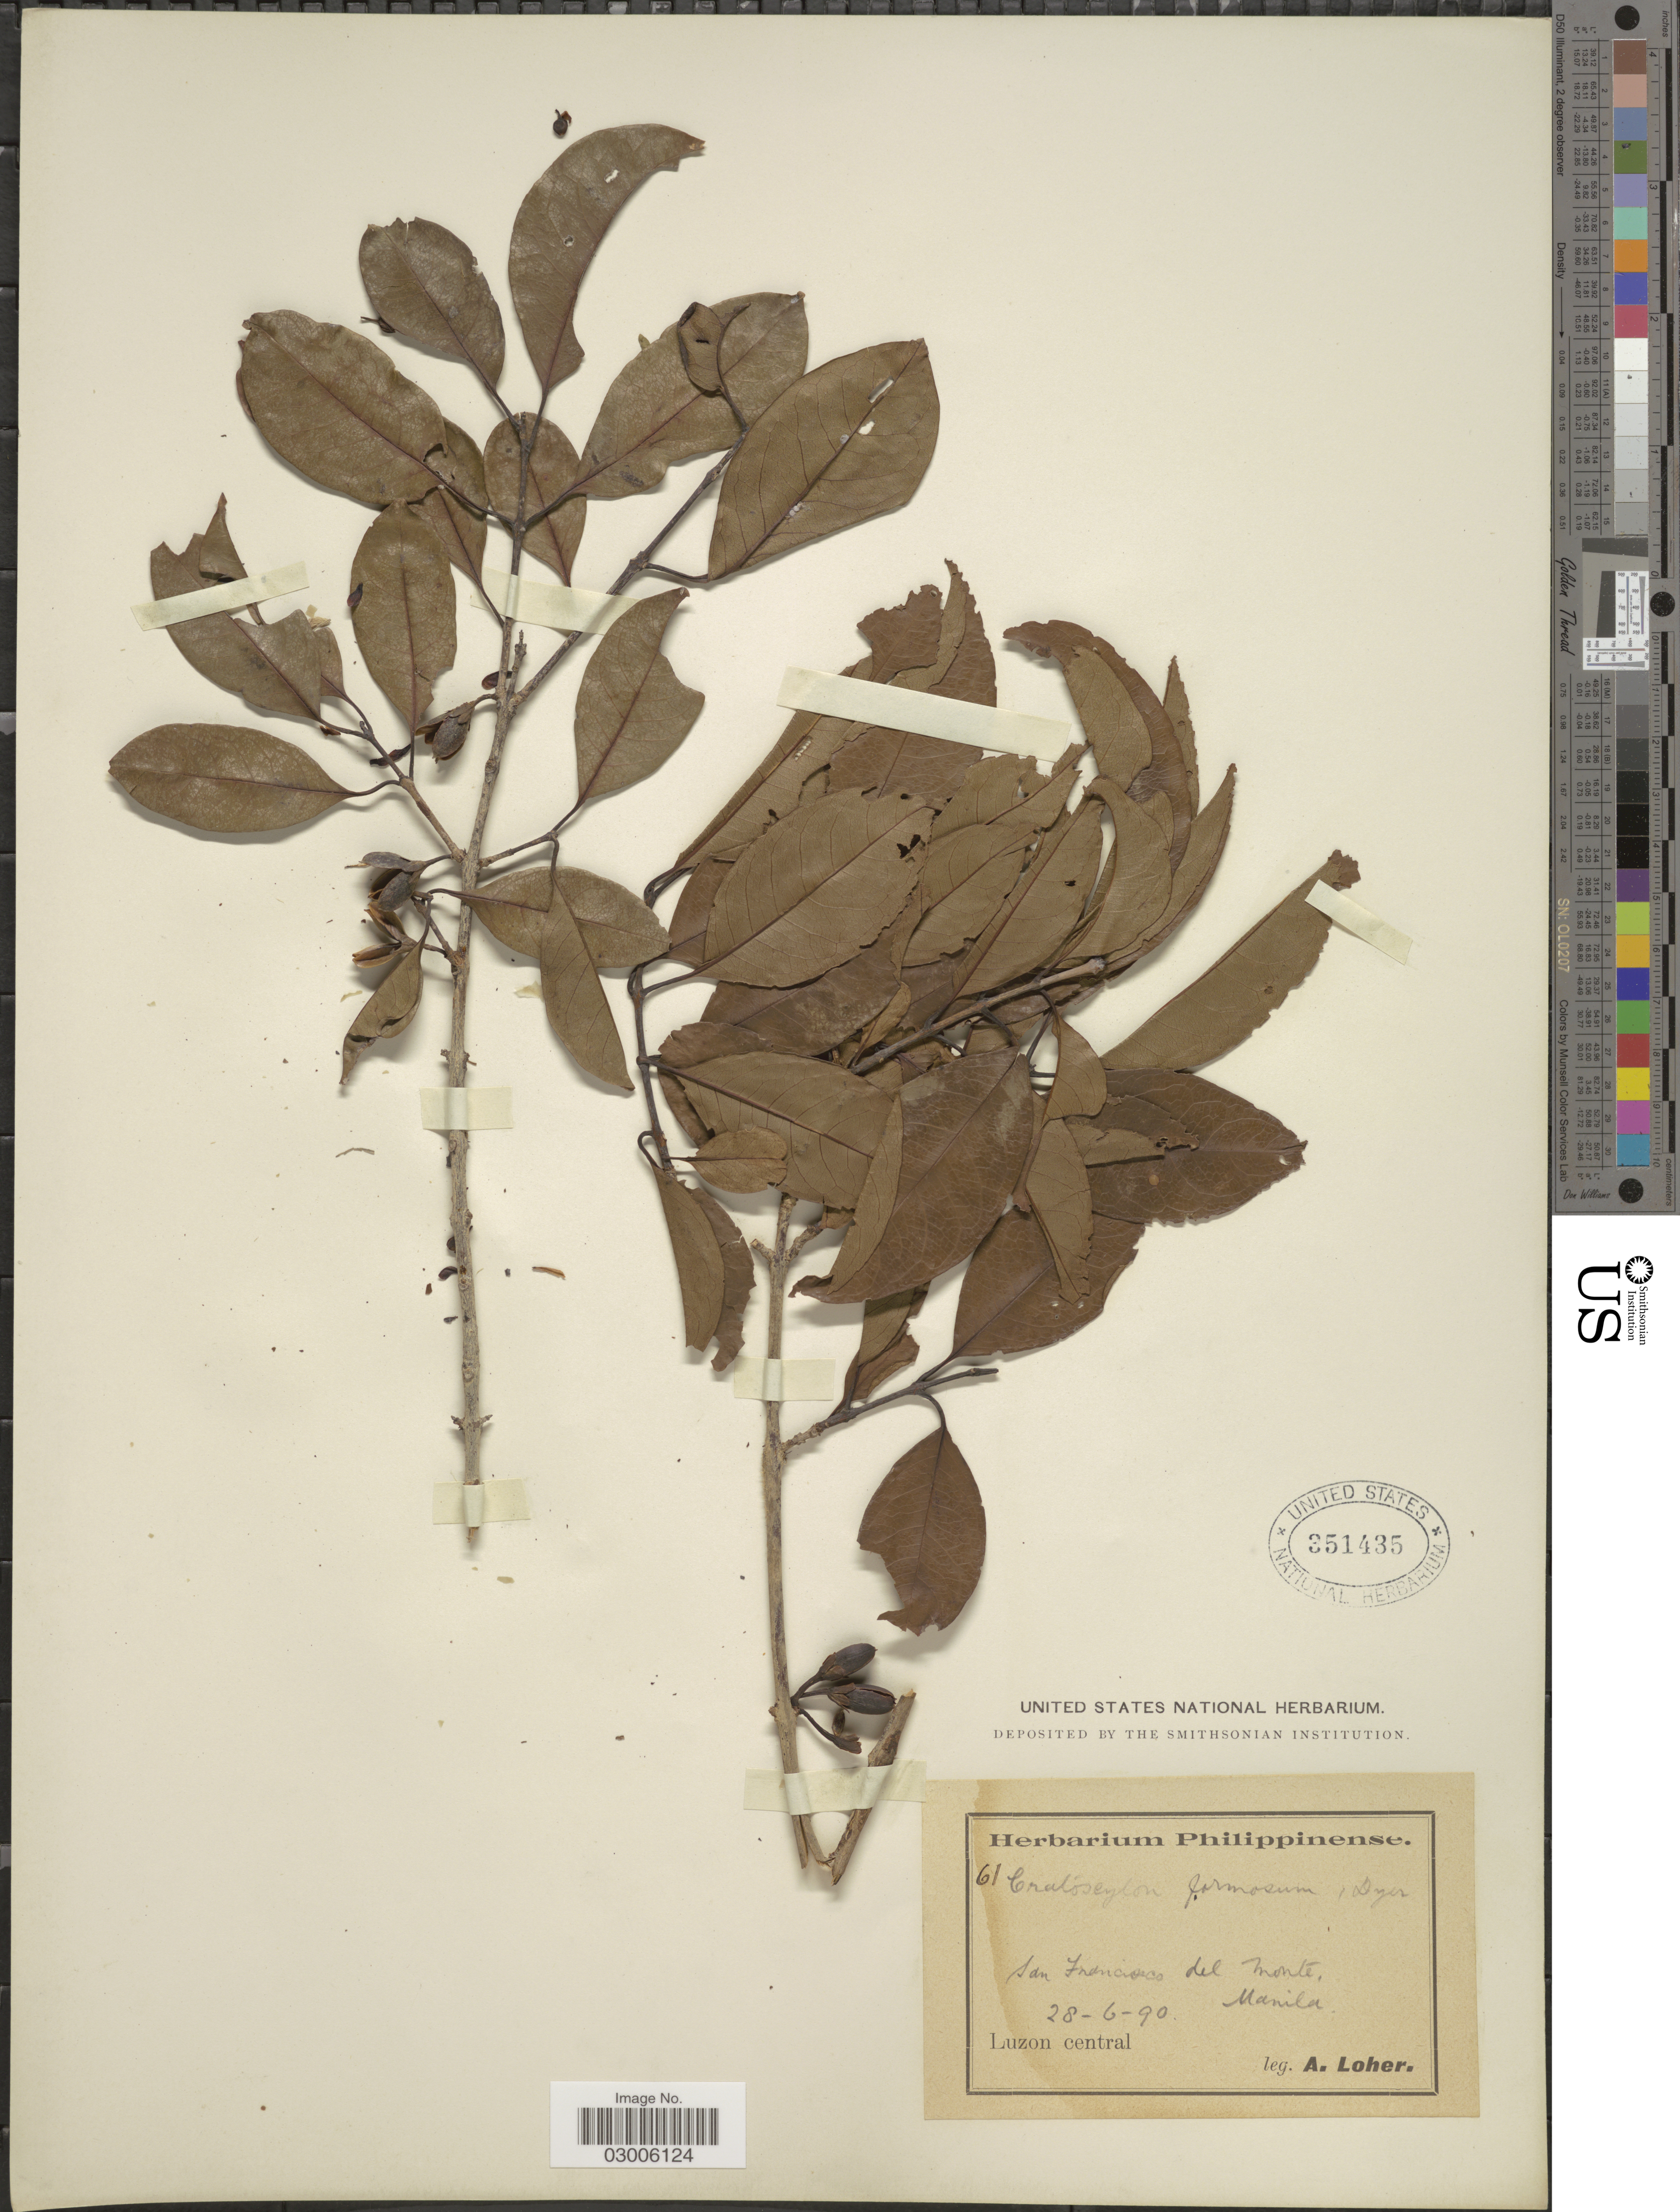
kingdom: Plantae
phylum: Tracheophyta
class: Magnoliopsida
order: Malpighiales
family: Hypericaceae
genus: Cratoxylum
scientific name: Cratoxylum cochinchinense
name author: (Lour.) Blume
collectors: A. Loher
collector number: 61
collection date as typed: Transcribed d/m/y: 28/6/90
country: Philippines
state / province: Central Luzon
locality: San Francisco del Monte, Manila. Luzon central.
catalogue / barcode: US 351435